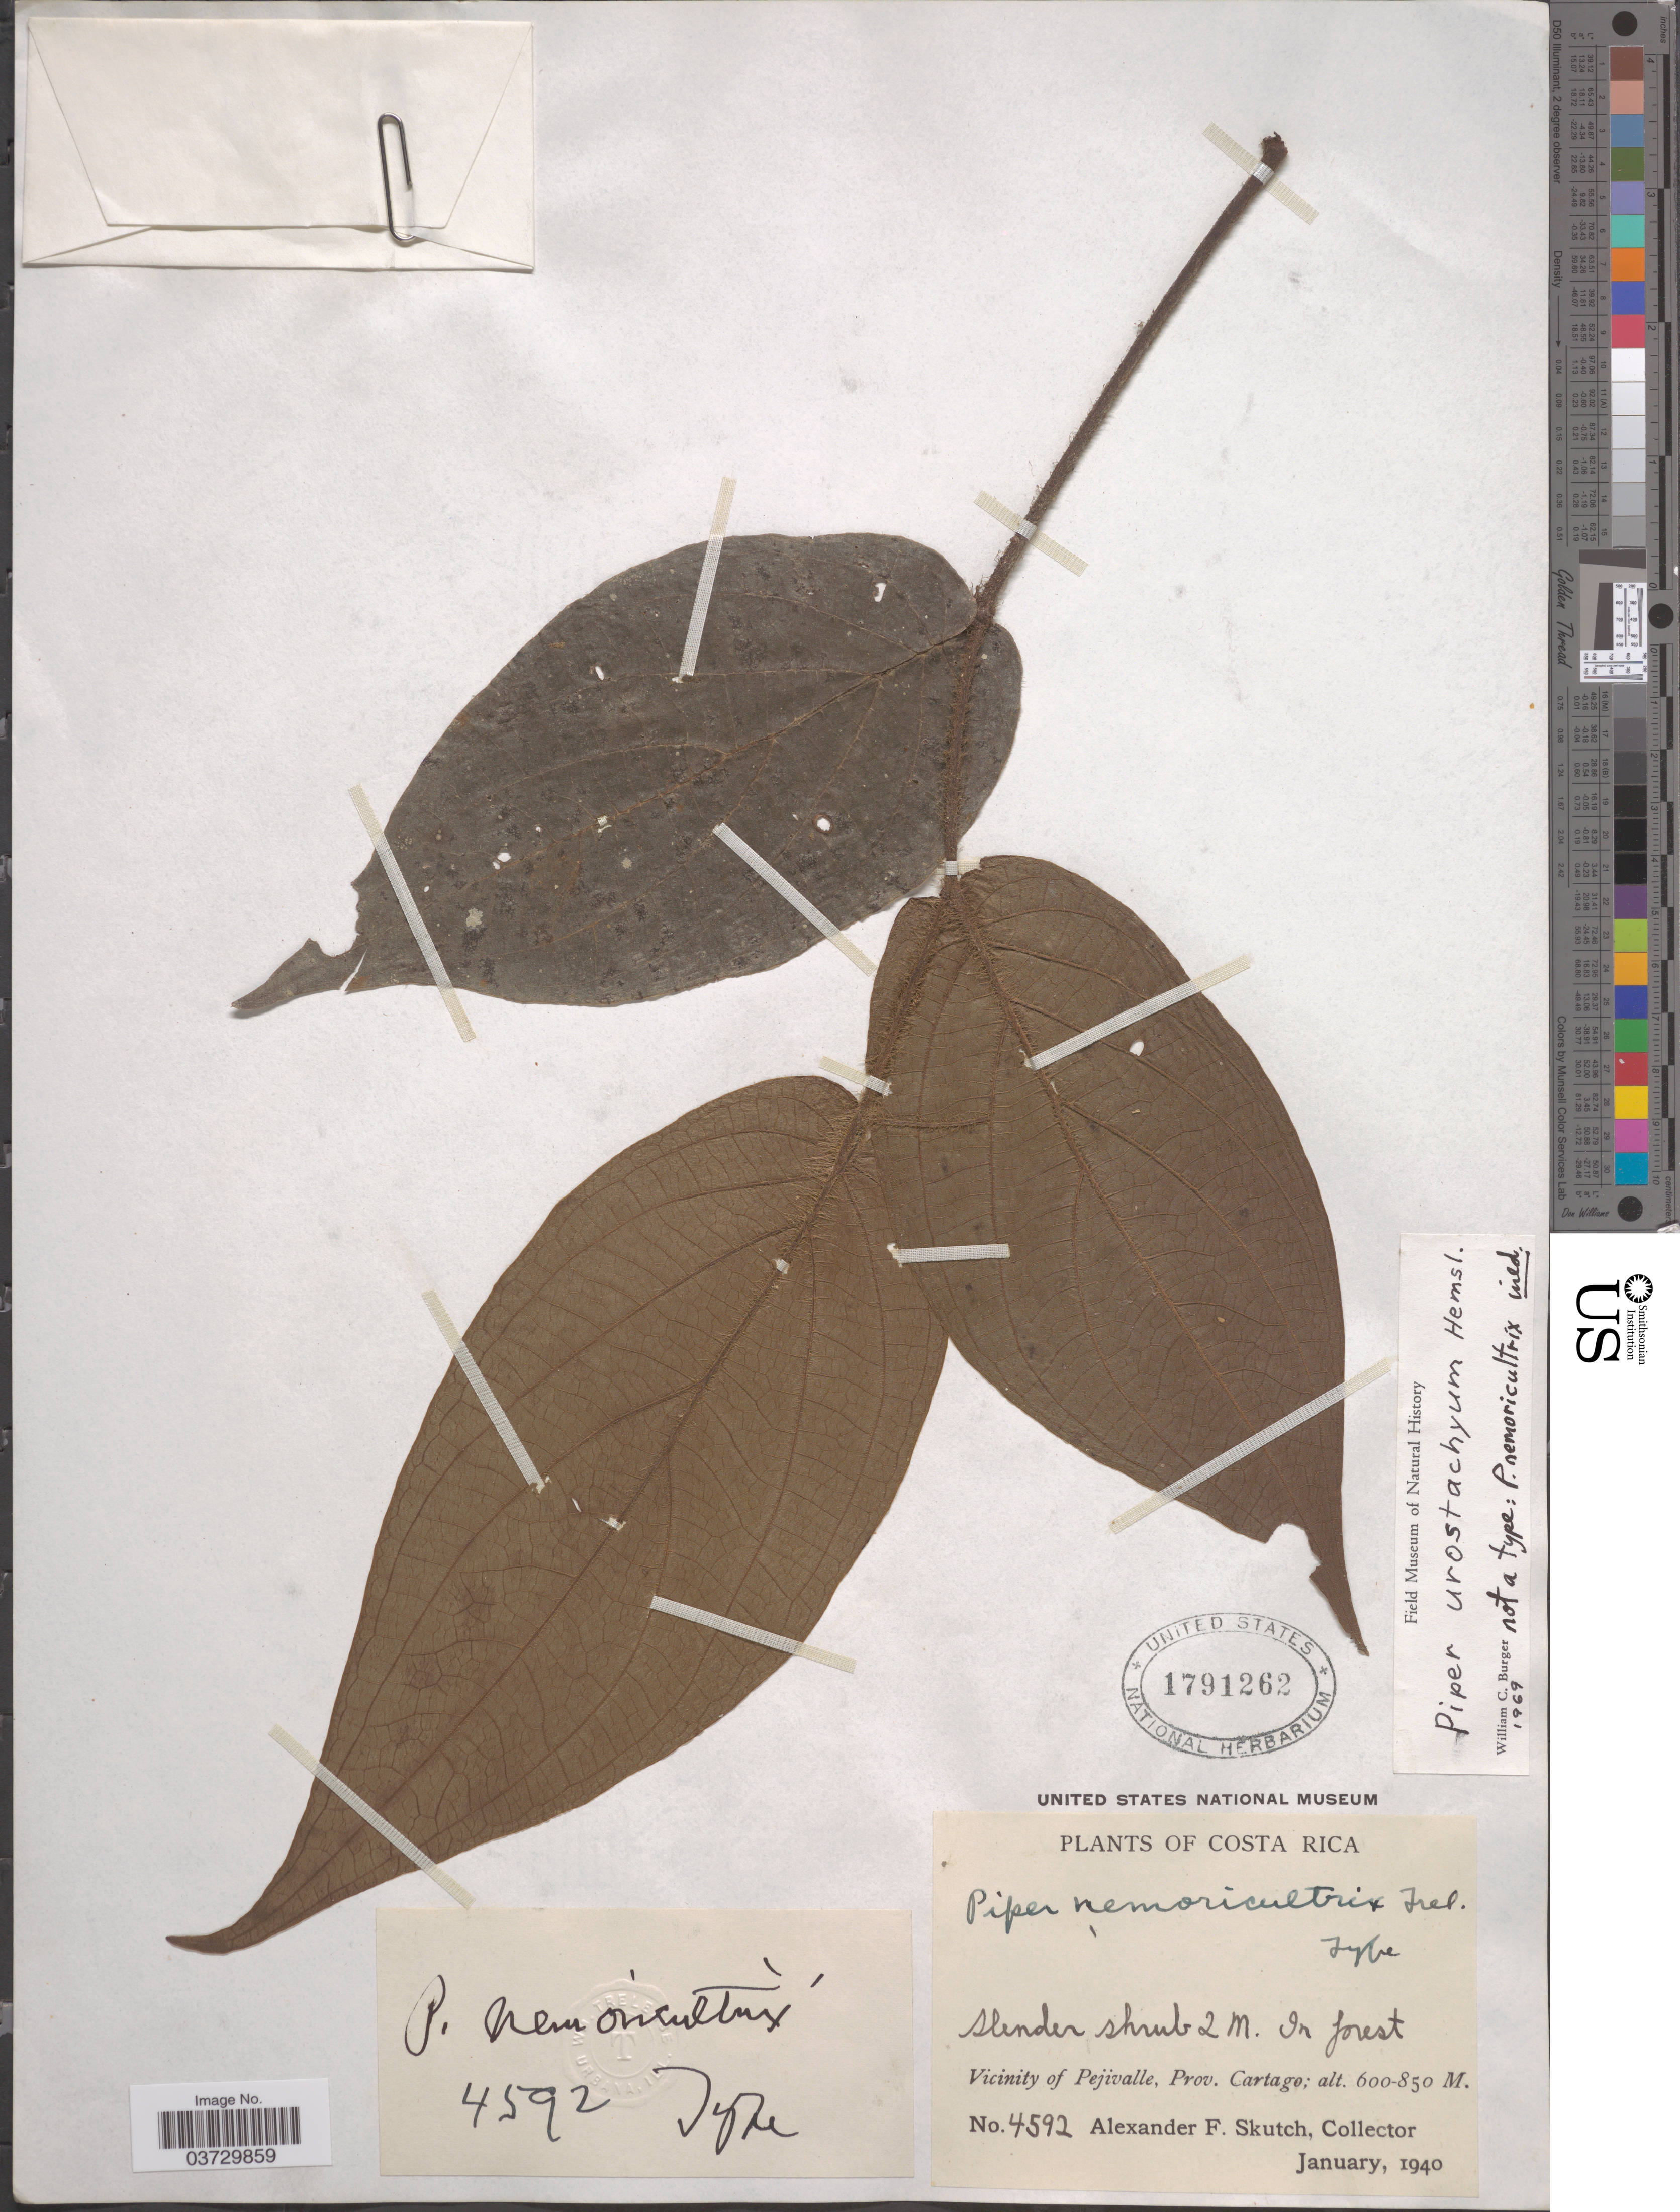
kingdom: Plantae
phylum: Tracheophyta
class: Magnoliopsida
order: Piperales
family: Piperaceae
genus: Piper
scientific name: Piper urostachyum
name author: Hemsl.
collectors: A. F. Skutch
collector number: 4592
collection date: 1940-01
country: Costa Rica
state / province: Cartago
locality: Vicinity of Pejivalle.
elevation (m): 600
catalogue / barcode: US 1791262